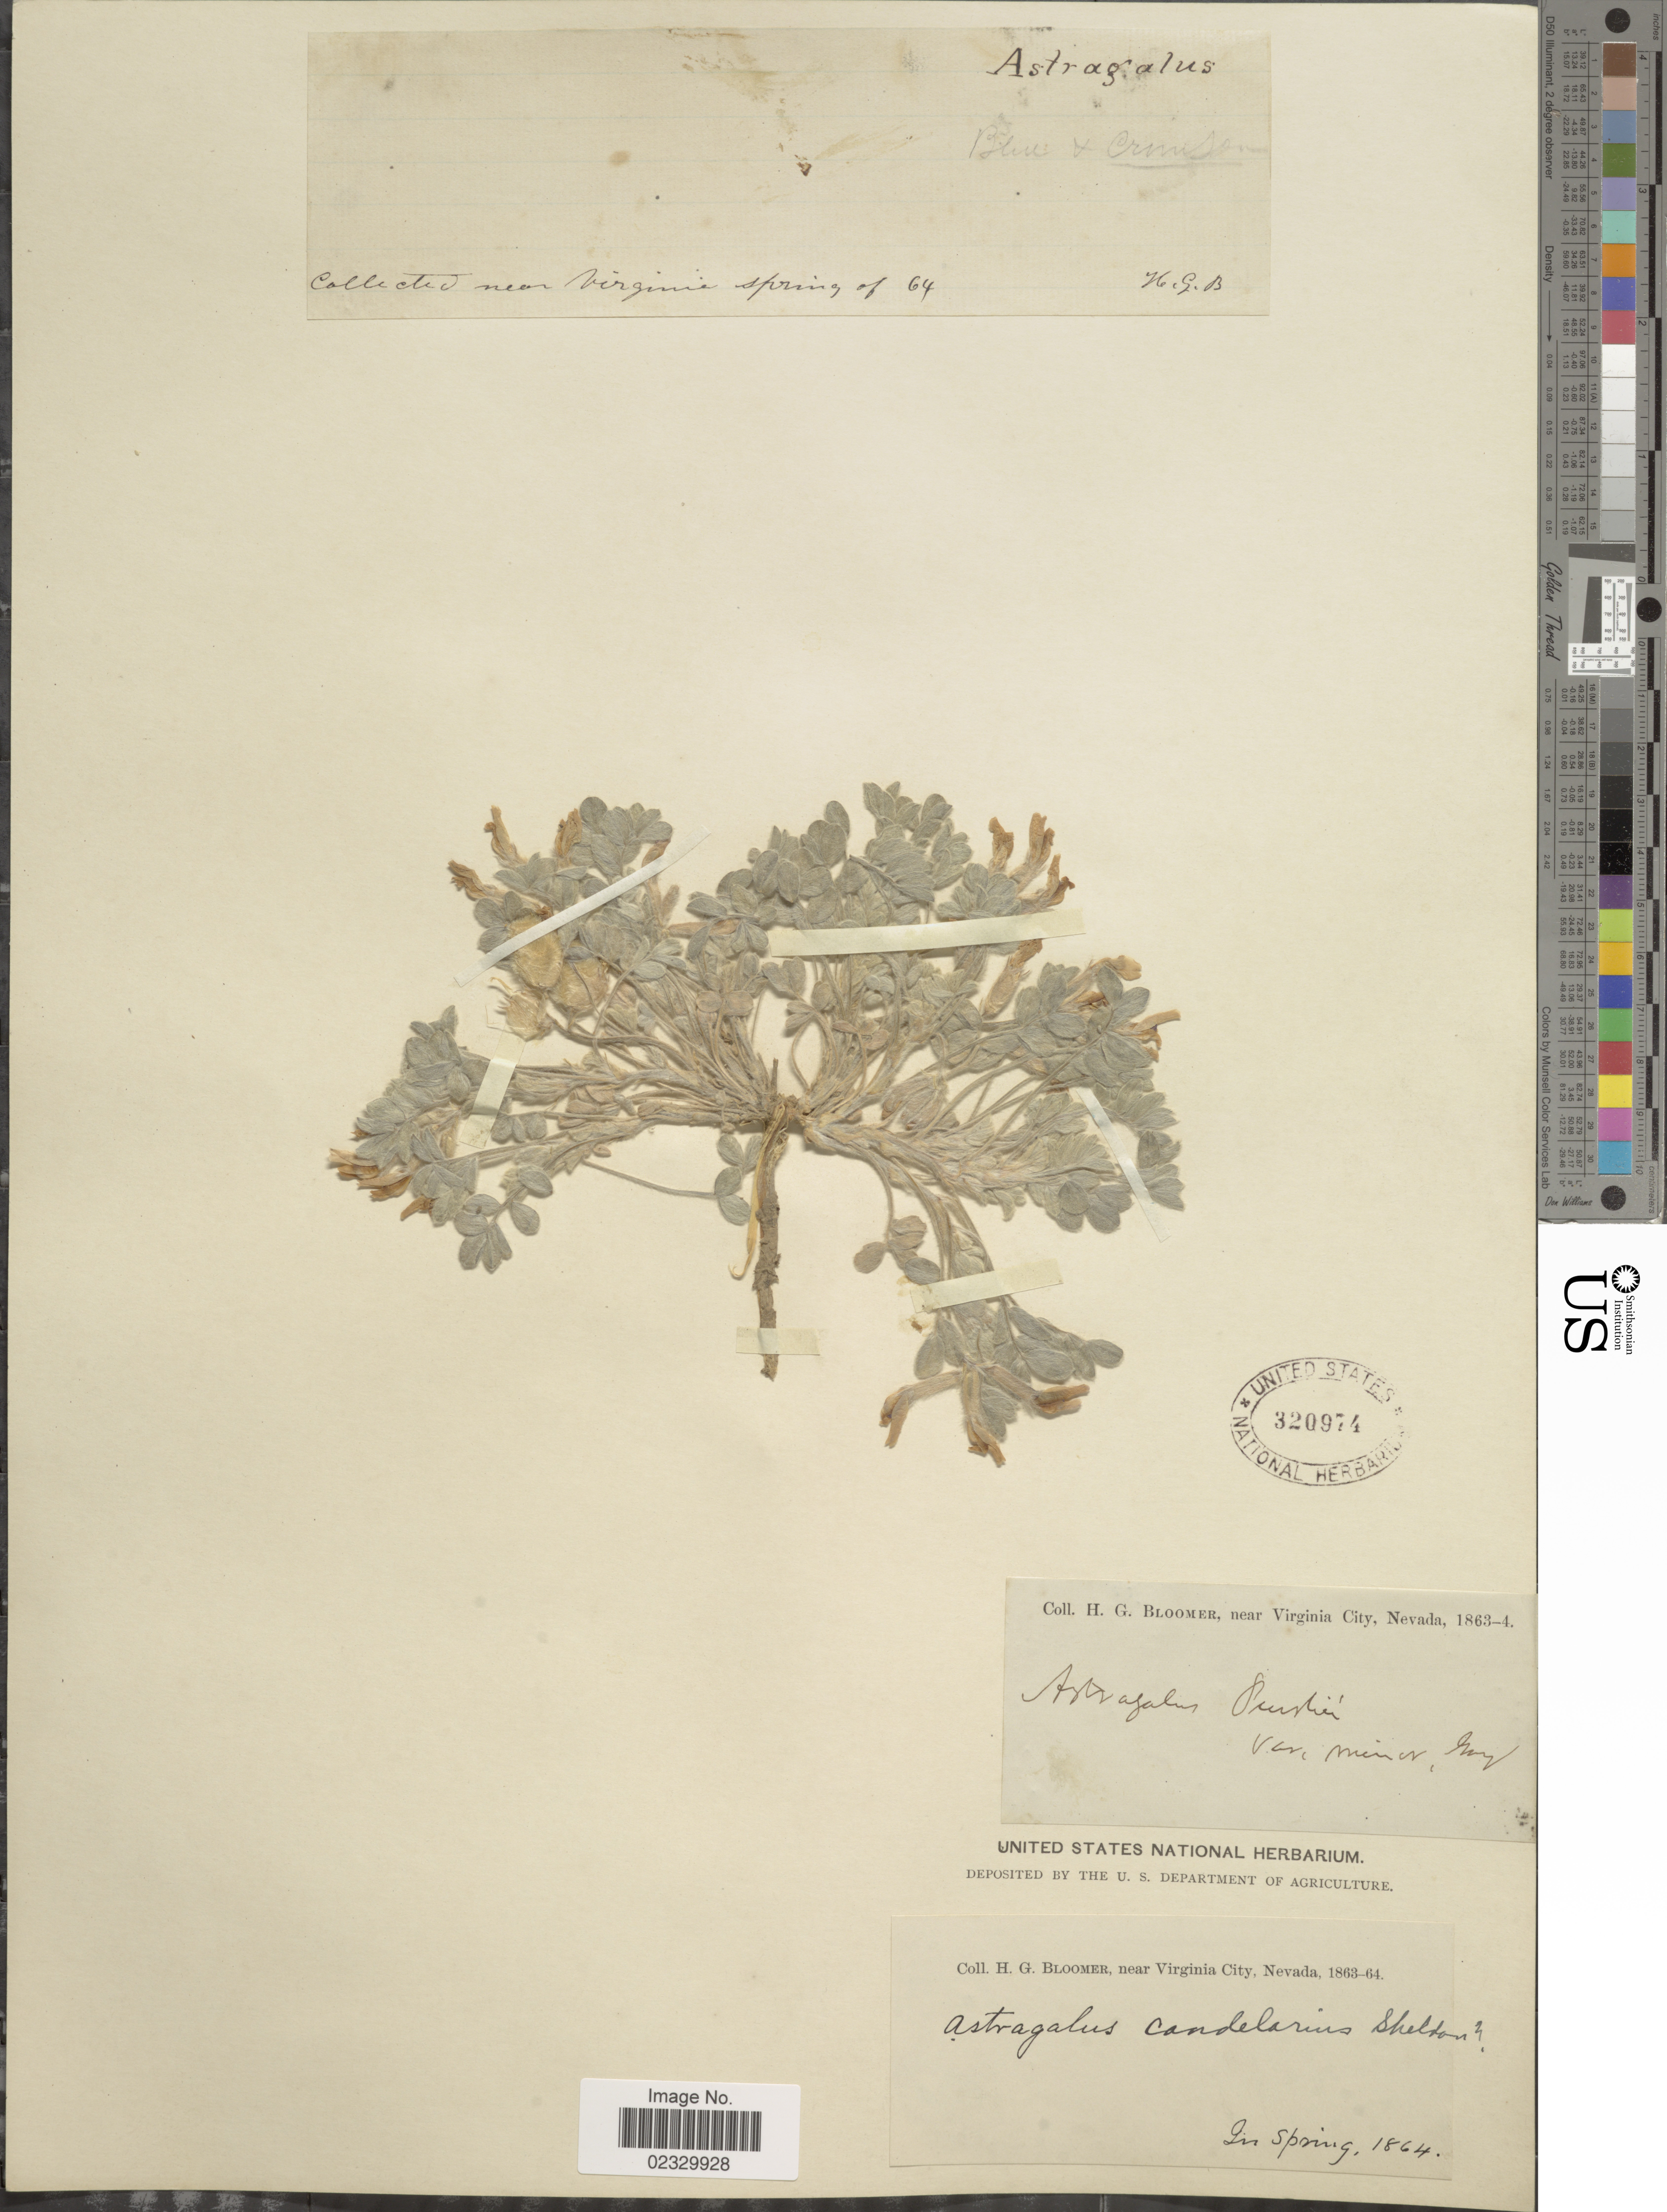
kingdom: Plantae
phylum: Tracheophyta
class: Magnoliopsida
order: Fabales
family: Fabaceae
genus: Astragalus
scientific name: Astragalus candelarius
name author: E. Sheld.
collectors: H. Bloomer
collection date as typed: Spring 1864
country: United States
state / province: Nevada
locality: Near Virginia City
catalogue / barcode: US 320974